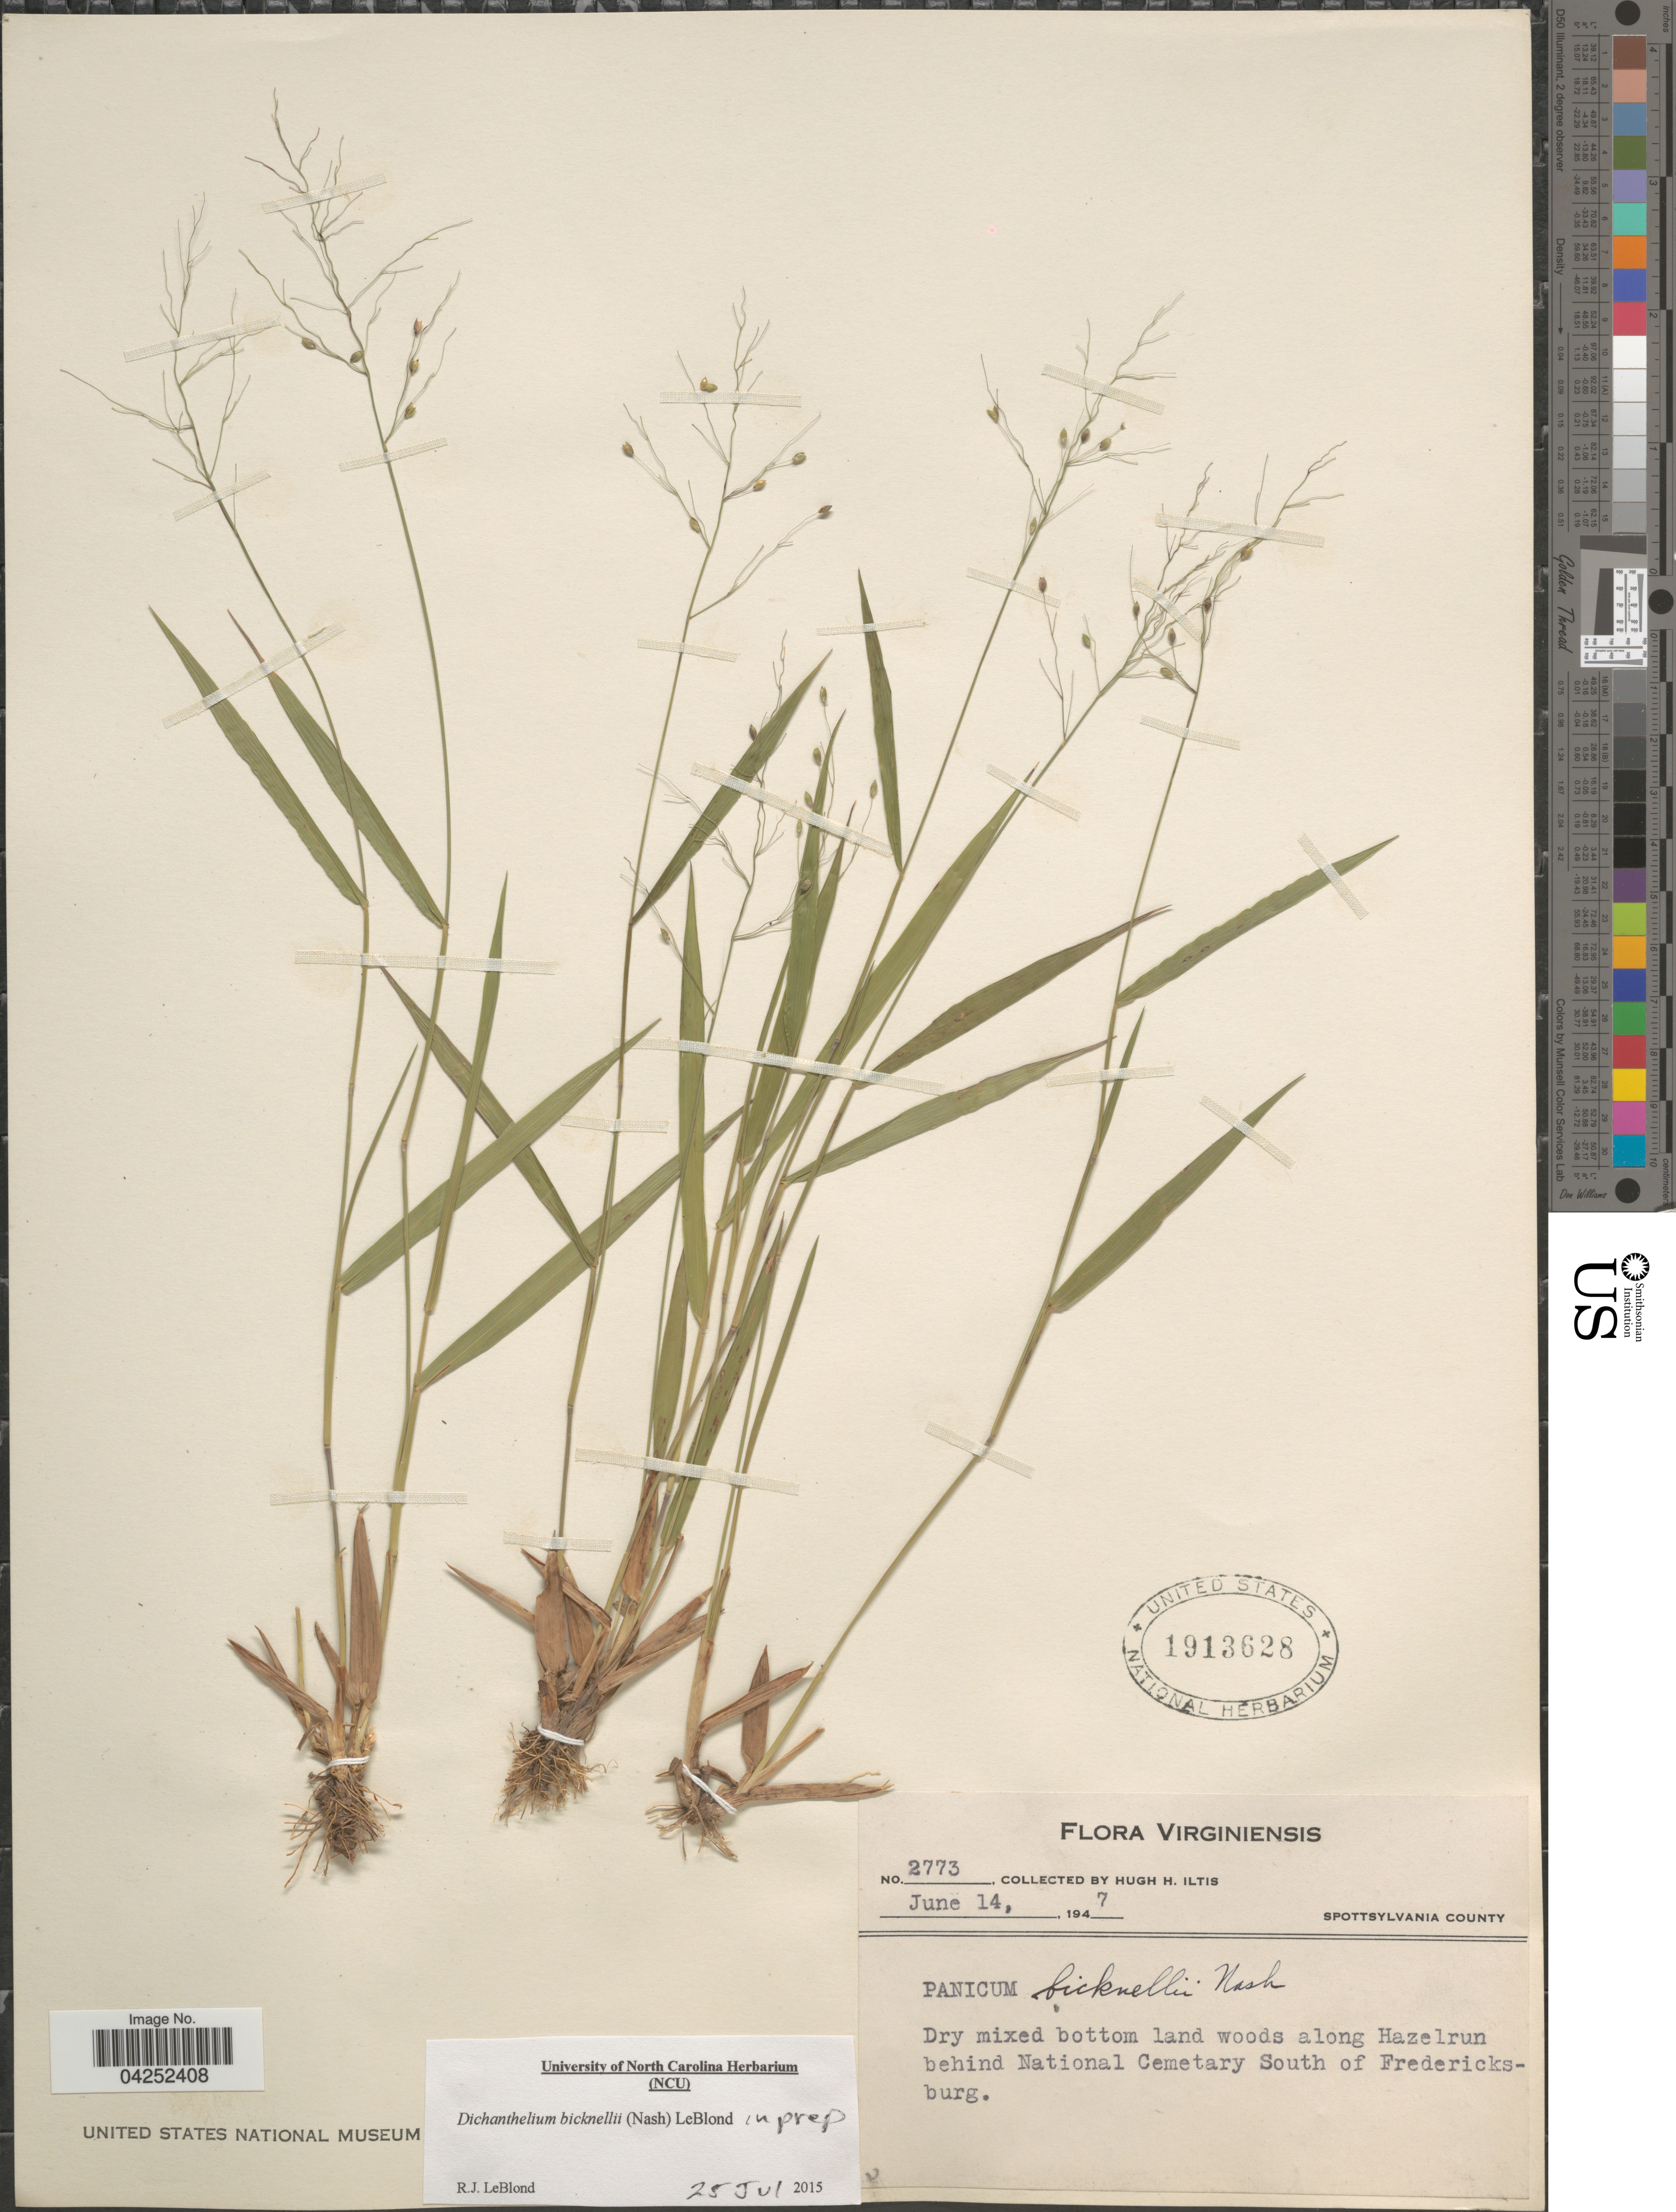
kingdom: Plantae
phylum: Tracheophyta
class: Liliopsida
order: Poales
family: Poaceae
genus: Dichanthelium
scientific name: Dichanthelium bicknellii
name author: (Nash) LeBlond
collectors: H. H. Iltis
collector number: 2773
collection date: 1947-06-14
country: United States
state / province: Virginia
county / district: Spotsylvania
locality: Virginiensis. Spottsylvania County. Dry mixed bottom land woods along Hazelrun behind National Cemetary South of Fredericksburg.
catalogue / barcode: US 1913628